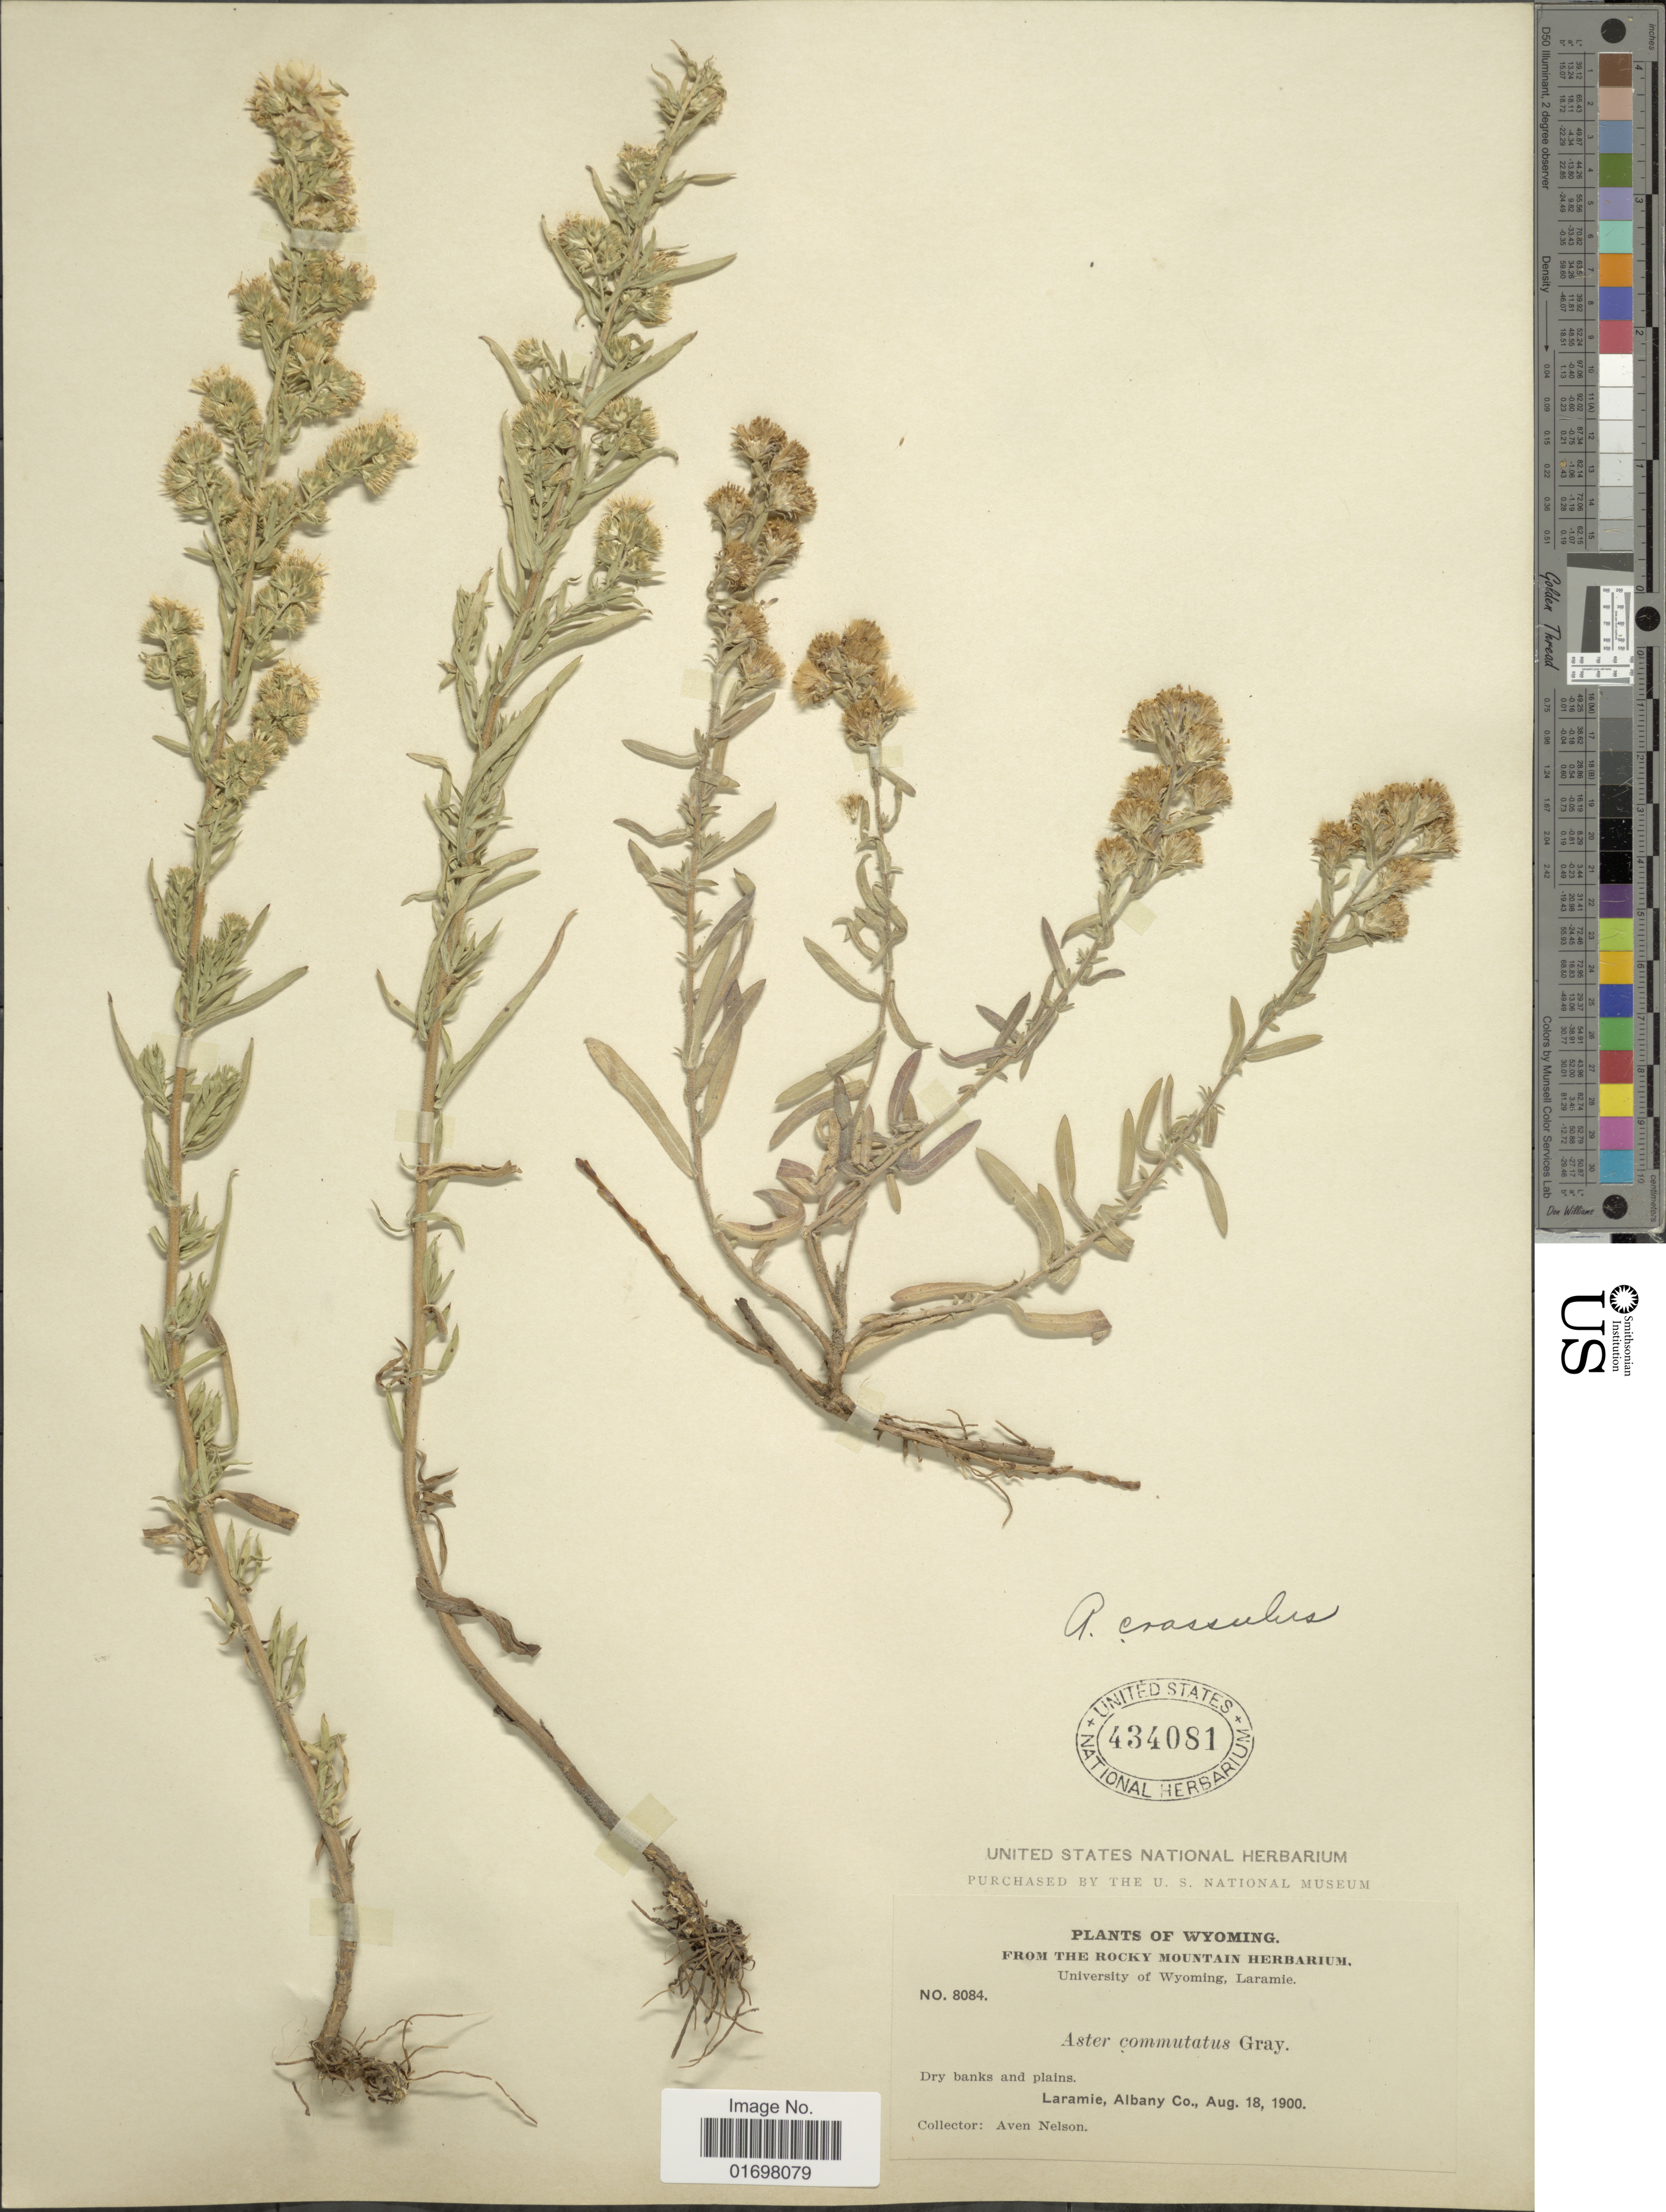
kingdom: Plantae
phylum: Tracheophyta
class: Magnoliopsida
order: Asterales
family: Asteraceae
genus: Symphyotrichum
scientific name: Symphyotrichum falcatum var. commutatum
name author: (Torr. & A. Gray) G.L. Nesom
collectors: A. Nelson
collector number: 8084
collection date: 1900-08-18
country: United States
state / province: Wyoming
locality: Wyoming. Laramie, Albany Co.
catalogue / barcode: US 434081